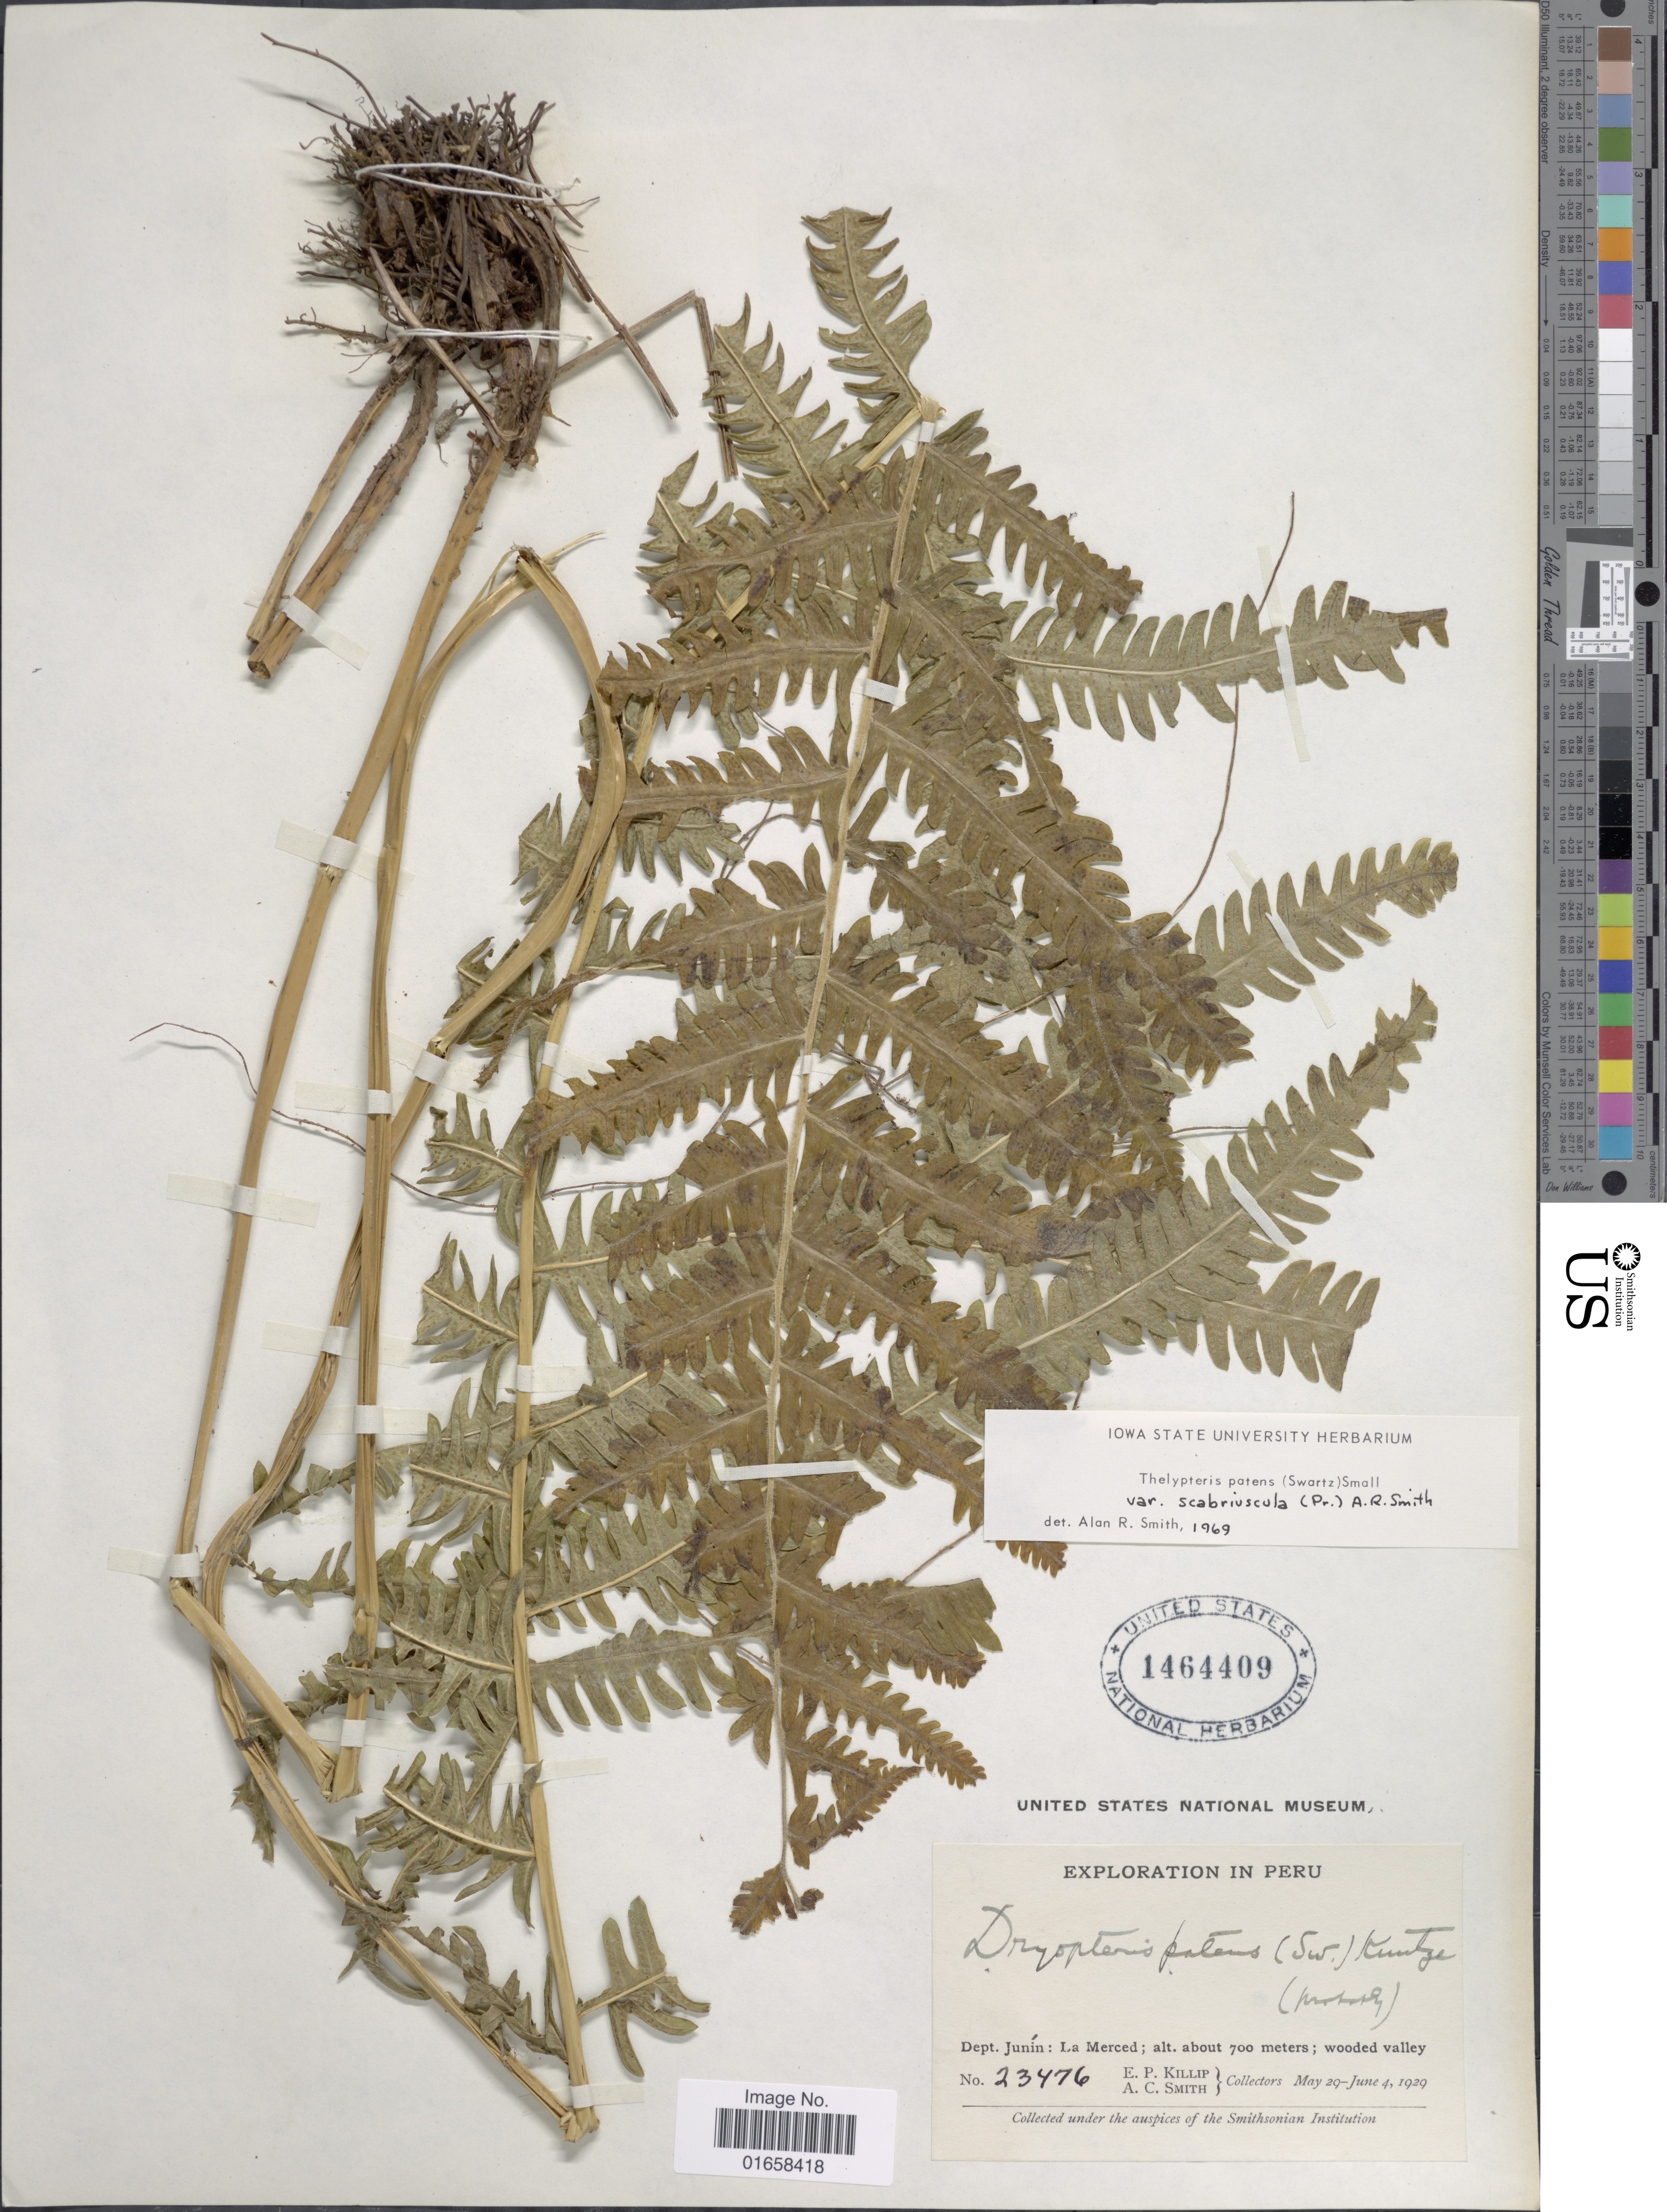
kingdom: Plantae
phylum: Tracheophyta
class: Polypodiopsida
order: Polypodiales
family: Thelypteridaceae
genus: Christella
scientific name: Christella patens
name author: (Sw.) Holttum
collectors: E. P. Killip & A. C. Smith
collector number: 23476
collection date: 1929-05-29/1929-06-04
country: Peru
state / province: Junín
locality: Dept. Junín: La Merced.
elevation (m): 700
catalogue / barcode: US 1464409